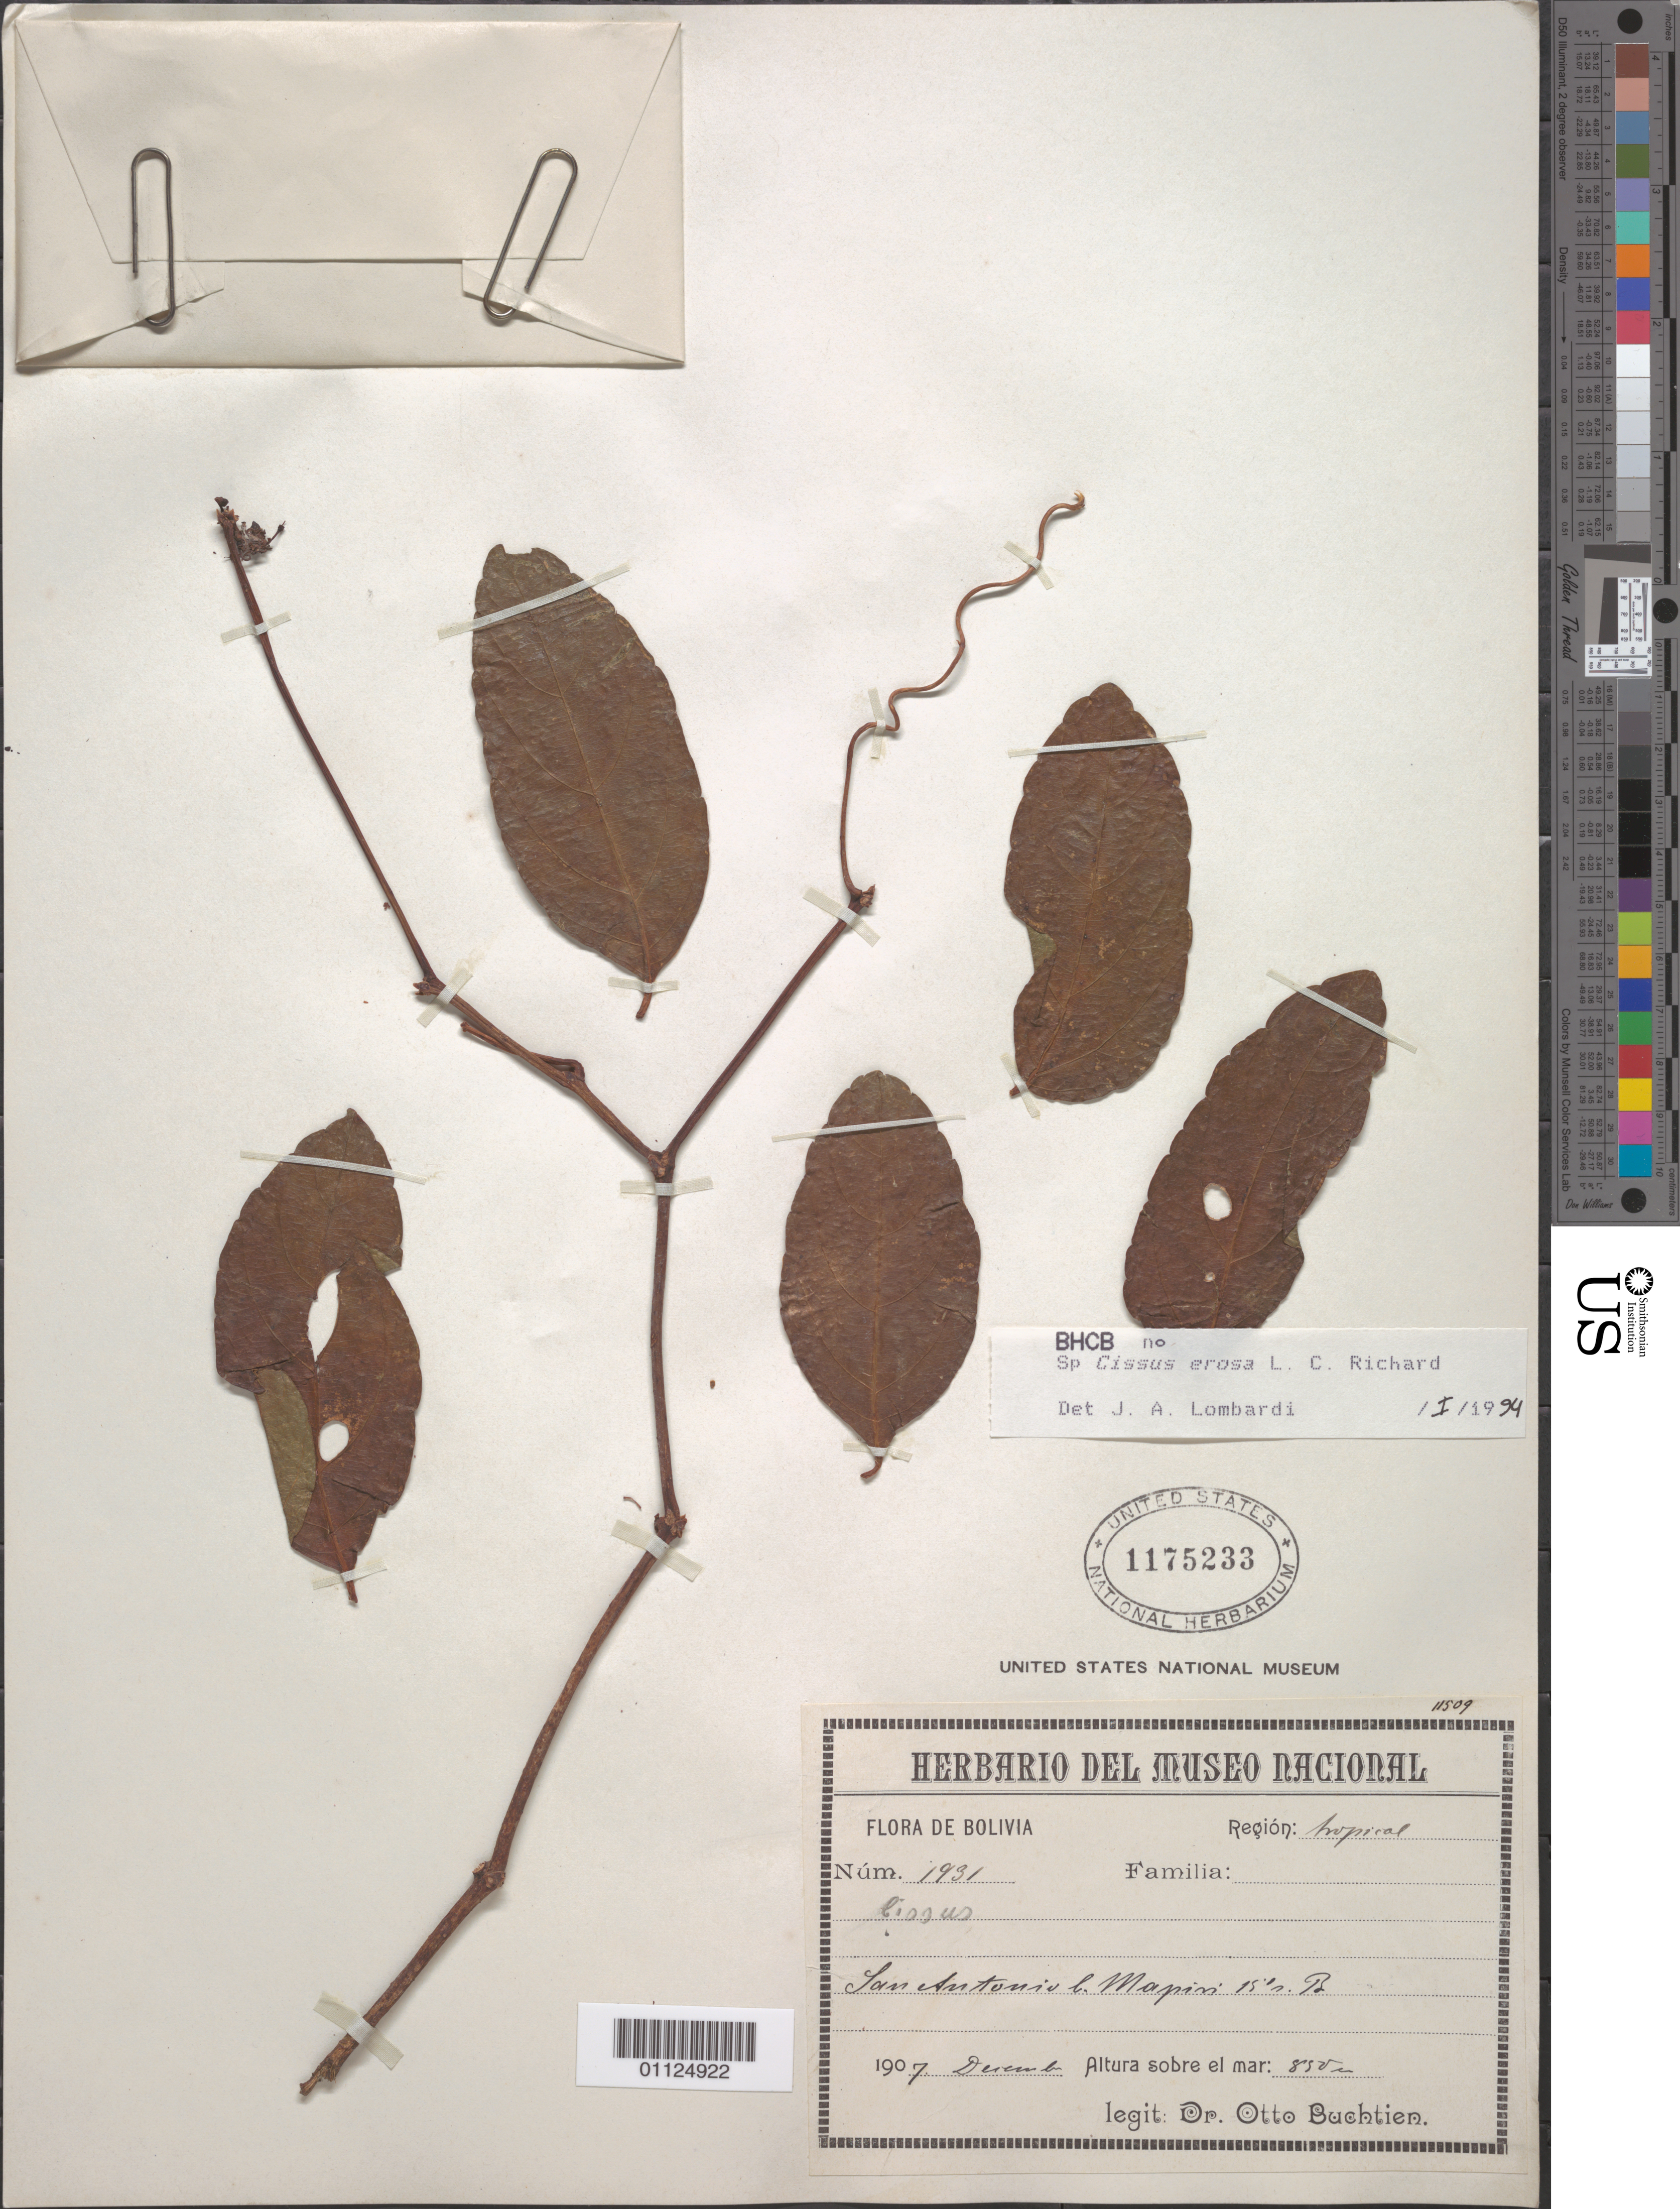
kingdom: Plantae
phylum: Tracheophyta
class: Magnoliopsida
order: Vitales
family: Vitaceae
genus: Cissus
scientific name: Cissus erosa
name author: Rich.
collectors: O. Buchtien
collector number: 1931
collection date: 1907-12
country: Bolivia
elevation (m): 850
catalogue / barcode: US 1175233